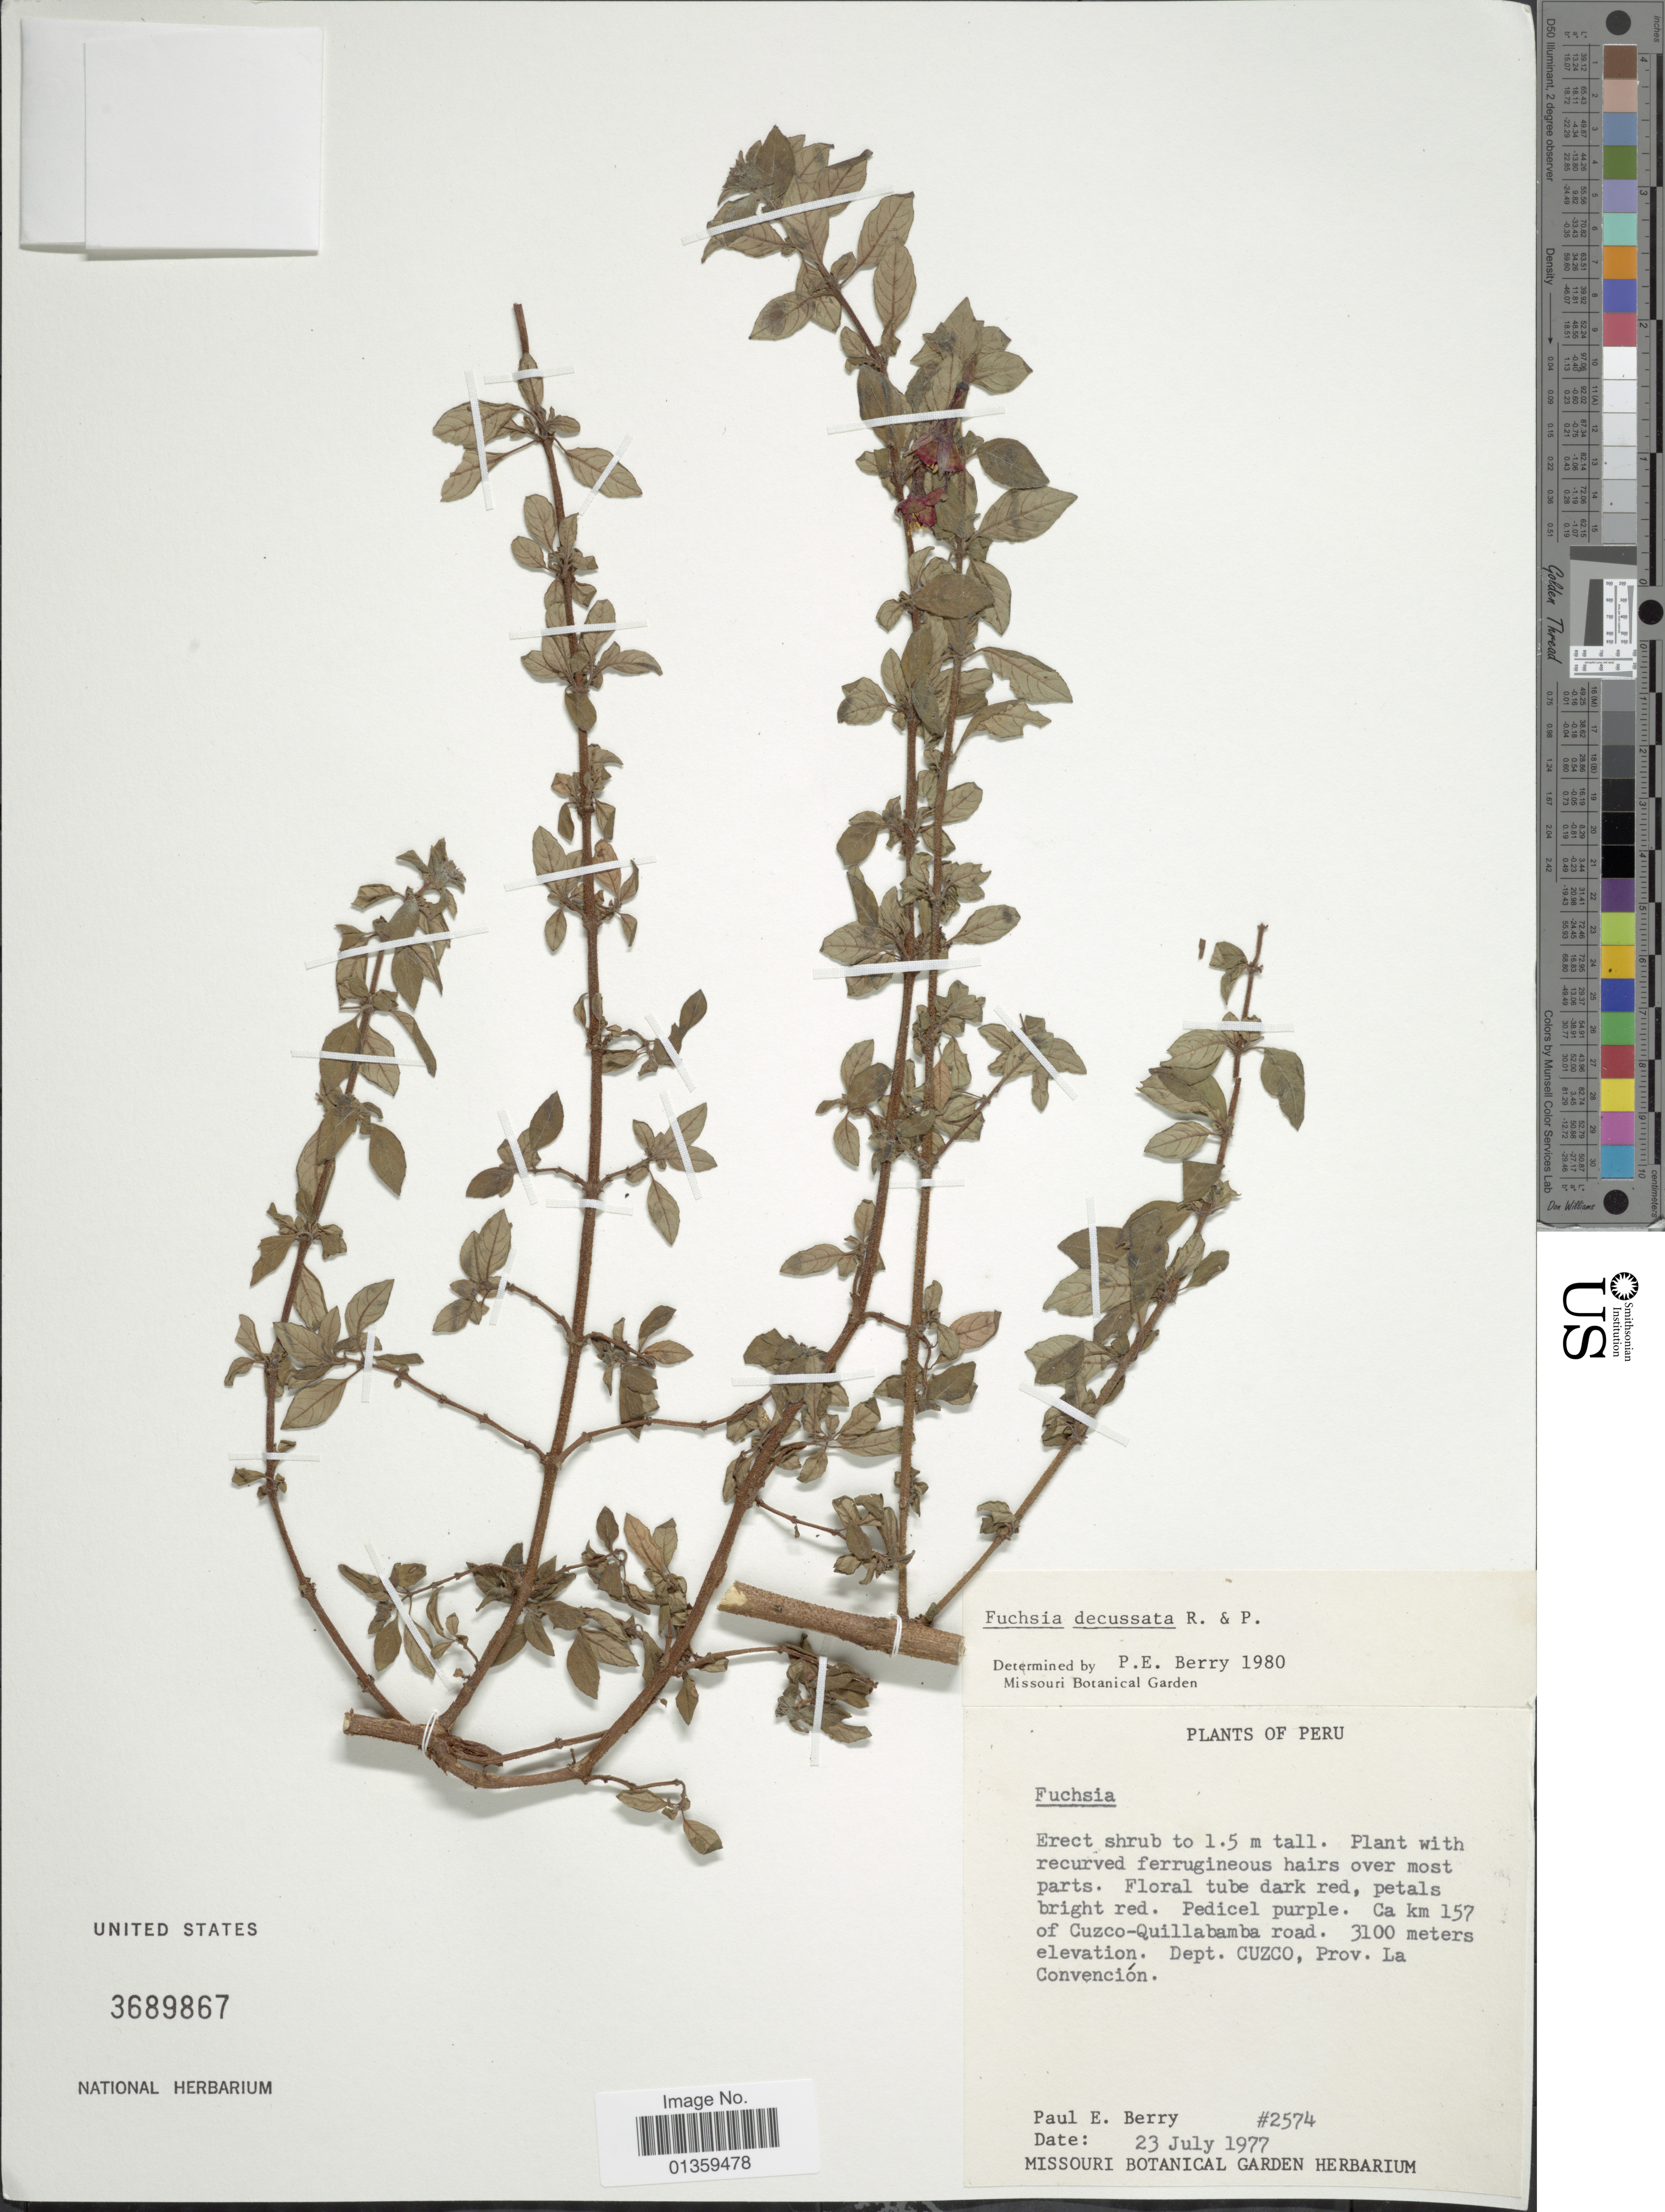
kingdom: Plantae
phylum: Tracheophyta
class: Magnoliopsida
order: Myrtales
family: Onagraceae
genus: Fuchsia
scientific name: Fuchsia decussata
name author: Ruiz & Pav.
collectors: P. E. Berry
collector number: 2574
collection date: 1977-07-23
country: Peru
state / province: Cusco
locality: Ca km 157 of Cuzco-Quillabamba road, Prov. La Convención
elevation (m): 3100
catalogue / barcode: US 3689867